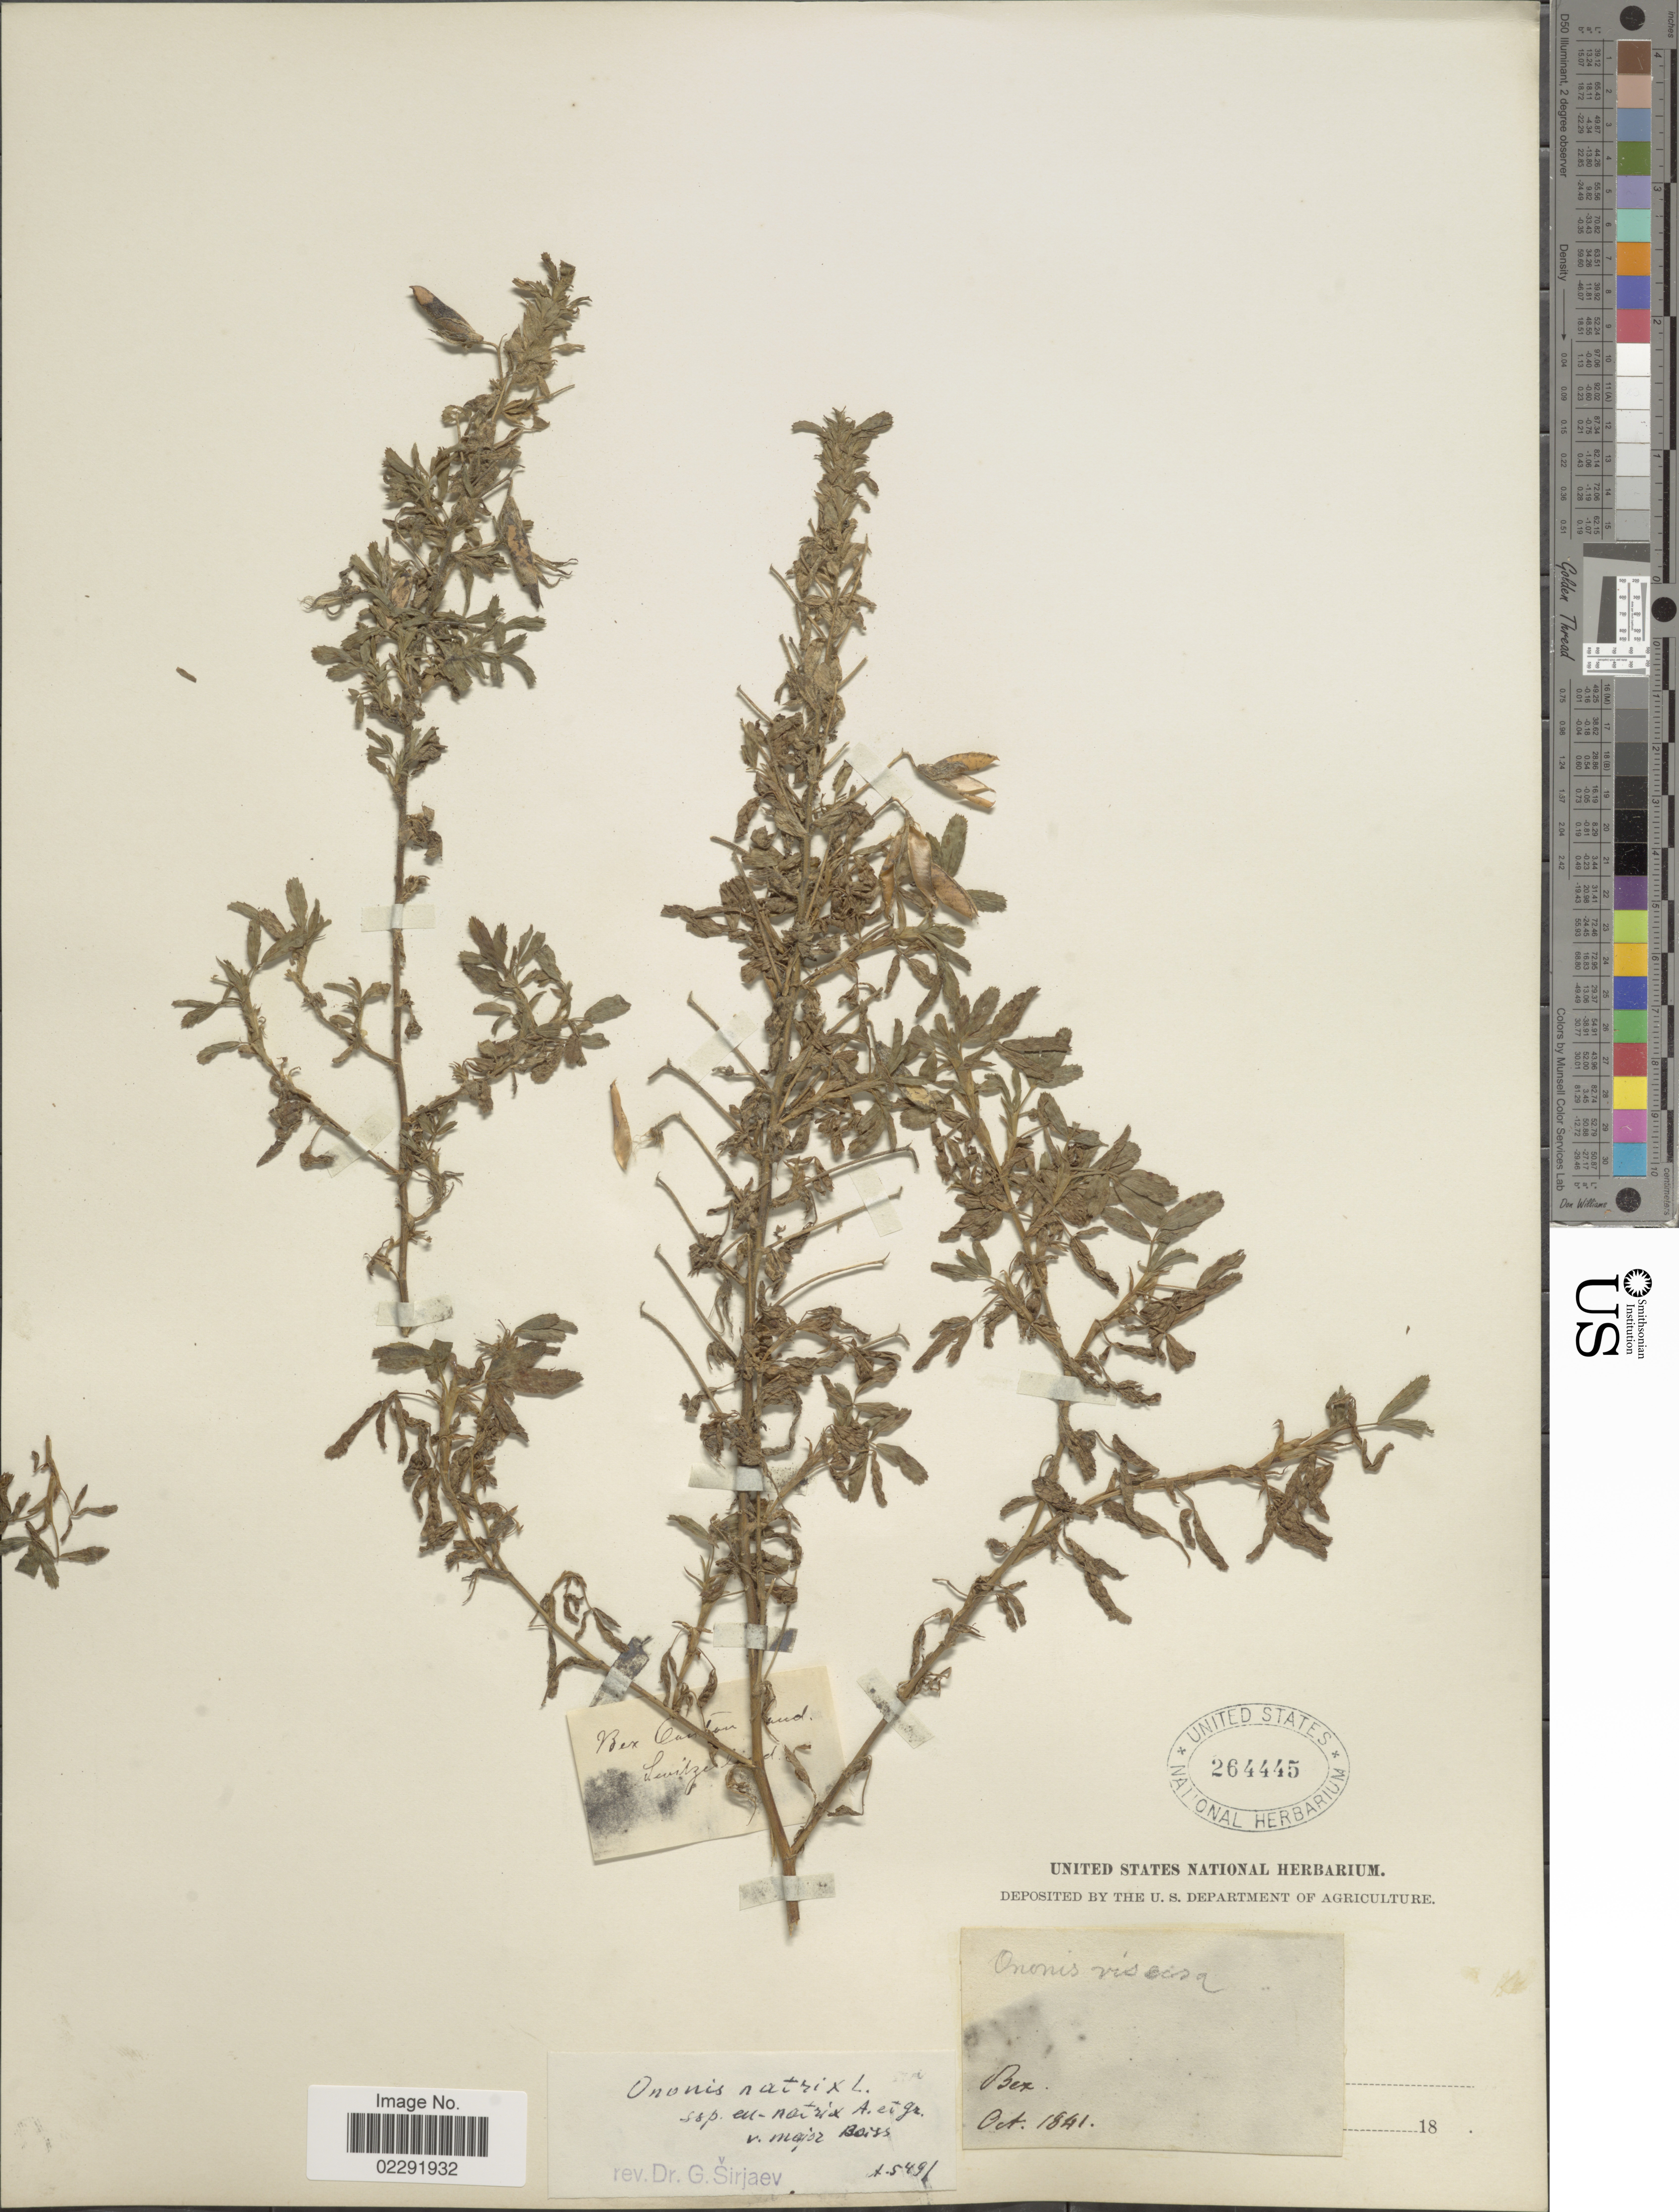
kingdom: Plantae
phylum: Tracheophyta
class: Magnoliopsida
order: Fabales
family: Fabaceae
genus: Ononis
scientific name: Ononis natrix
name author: L.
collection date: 1841-10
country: Switzerland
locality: Bex, Canton Vaud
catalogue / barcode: US 264445